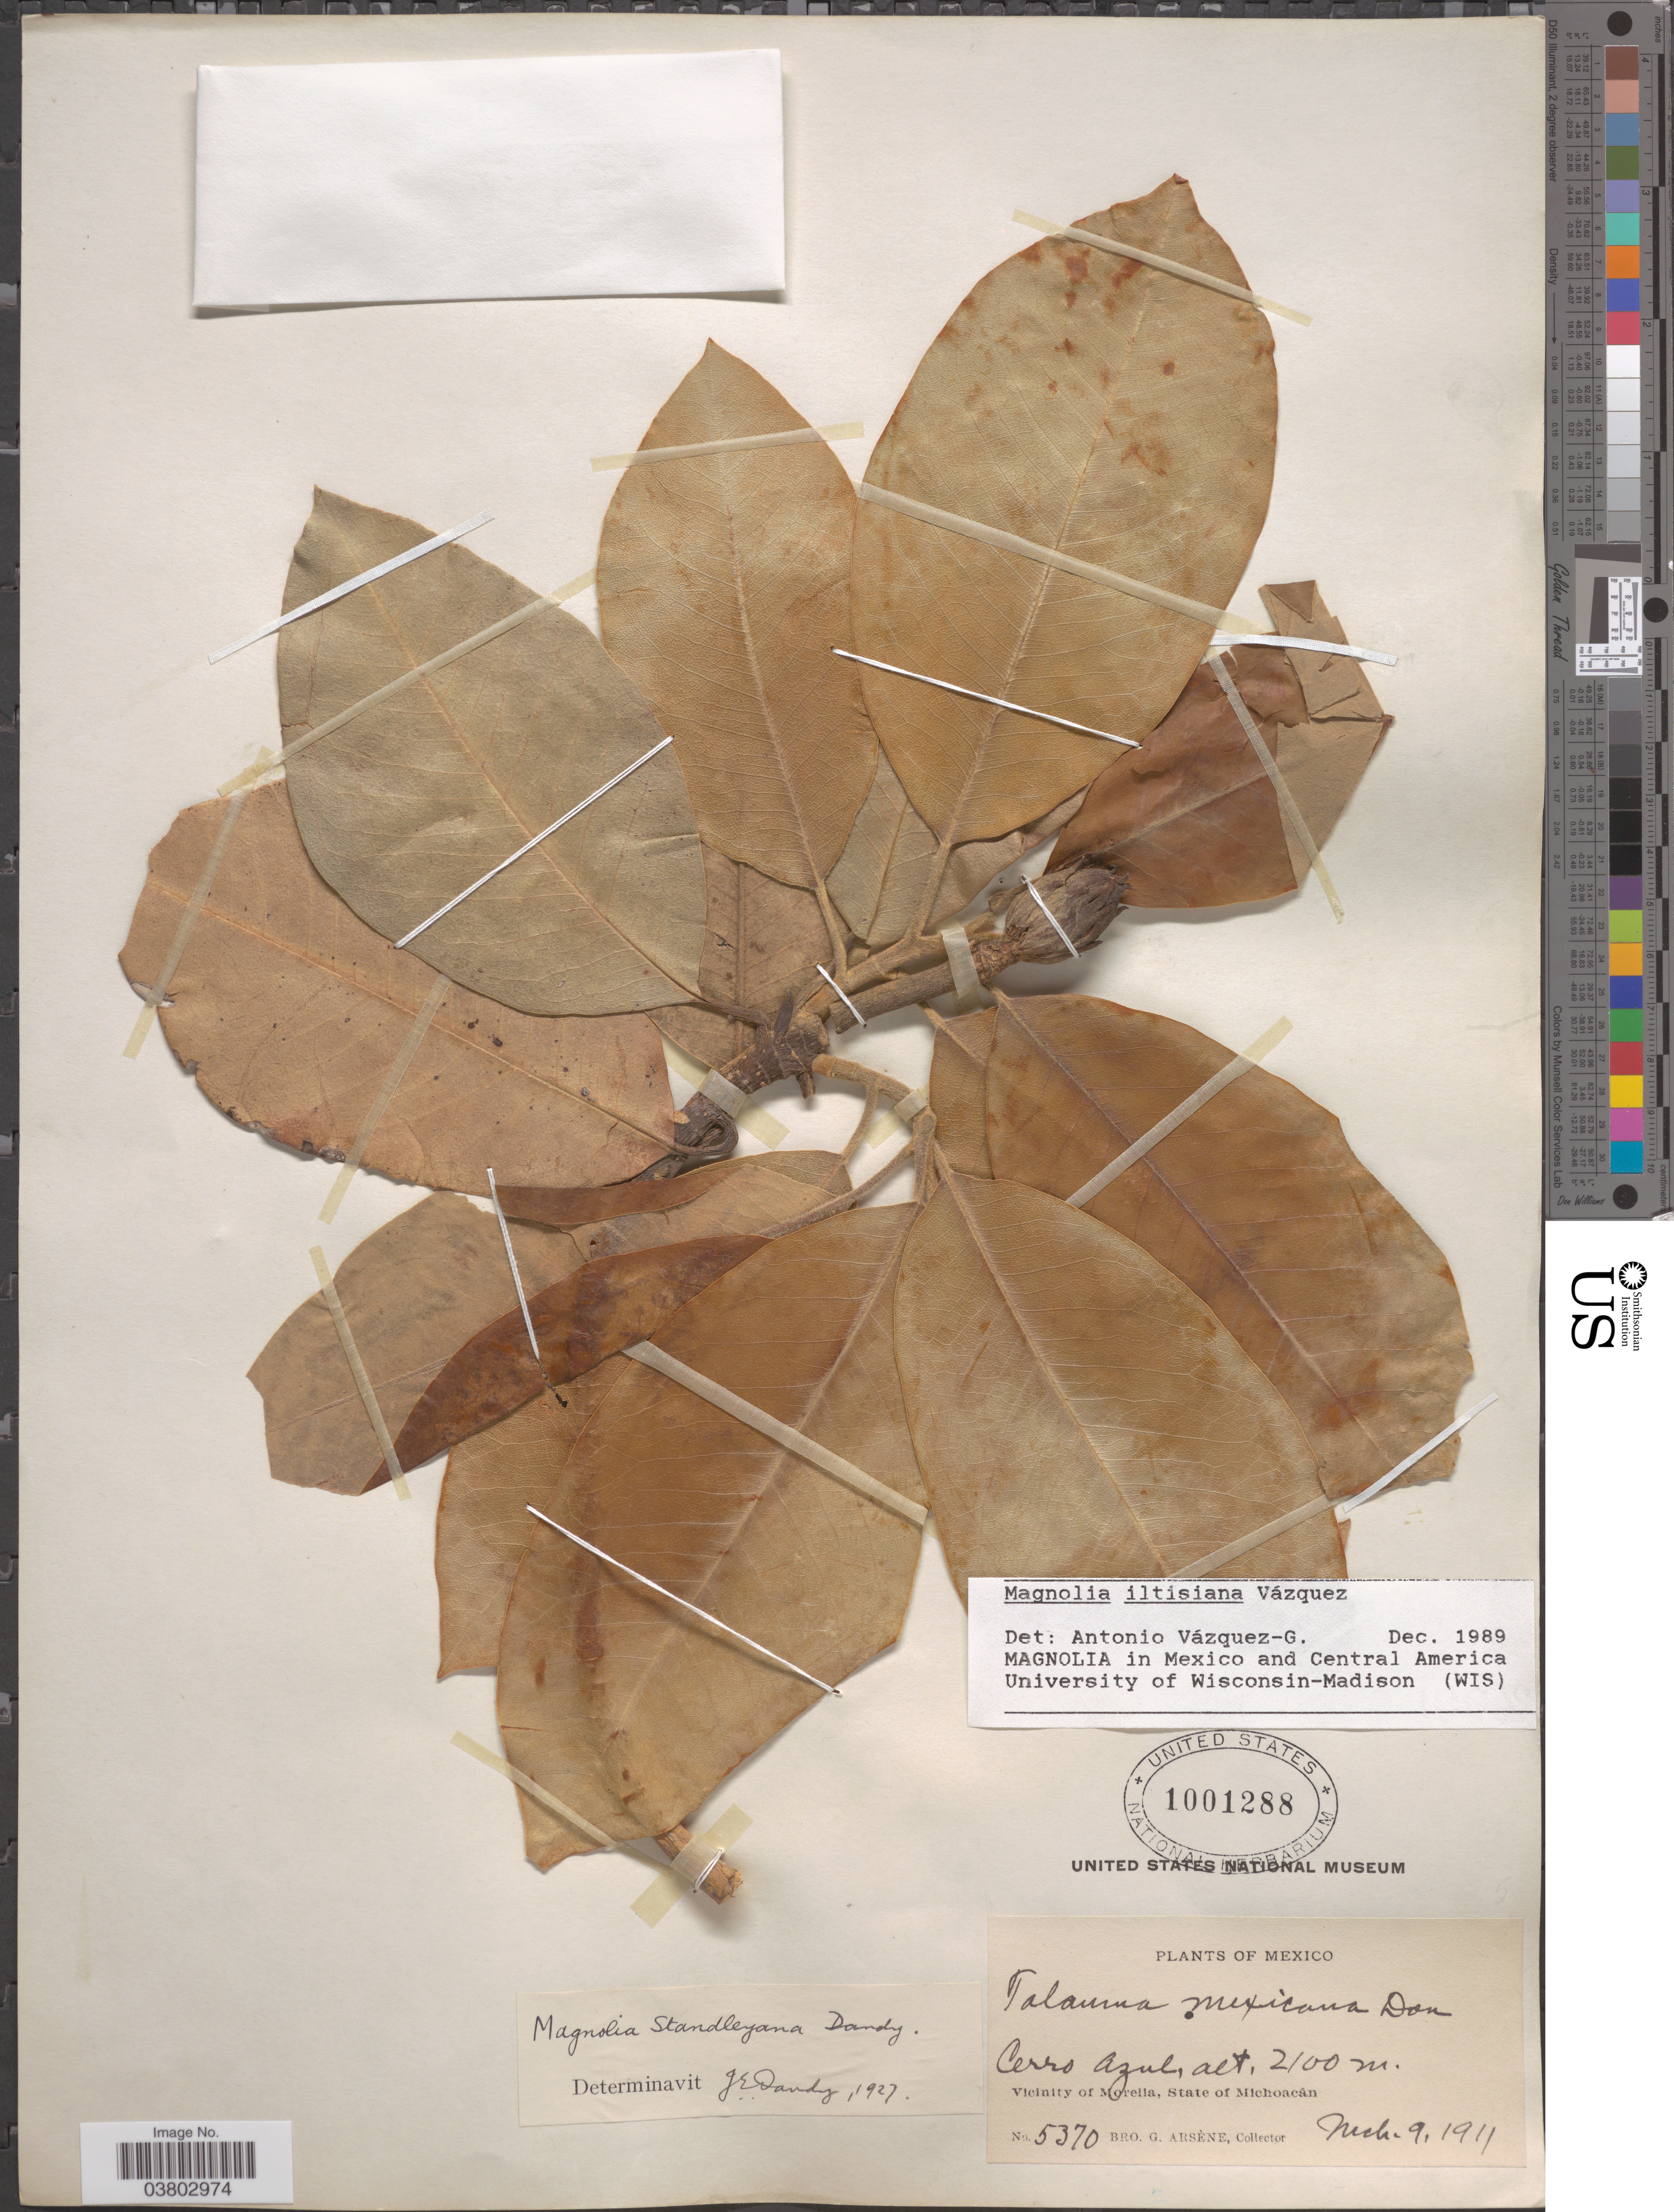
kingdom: Plantae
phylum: Tracheophyta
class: Magnoliopsida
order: Magnoliales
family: Magnoliaceae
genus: Magnolia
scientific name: Magnolia iltisiana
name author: A. Vázquez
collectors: Bro. G. Arsène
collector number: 5370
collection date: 1911-03-09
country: Mexico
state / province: Michoacán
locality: Cerro Azul. Vicinity of Morella.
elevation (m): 2100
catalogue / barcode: US 1001288